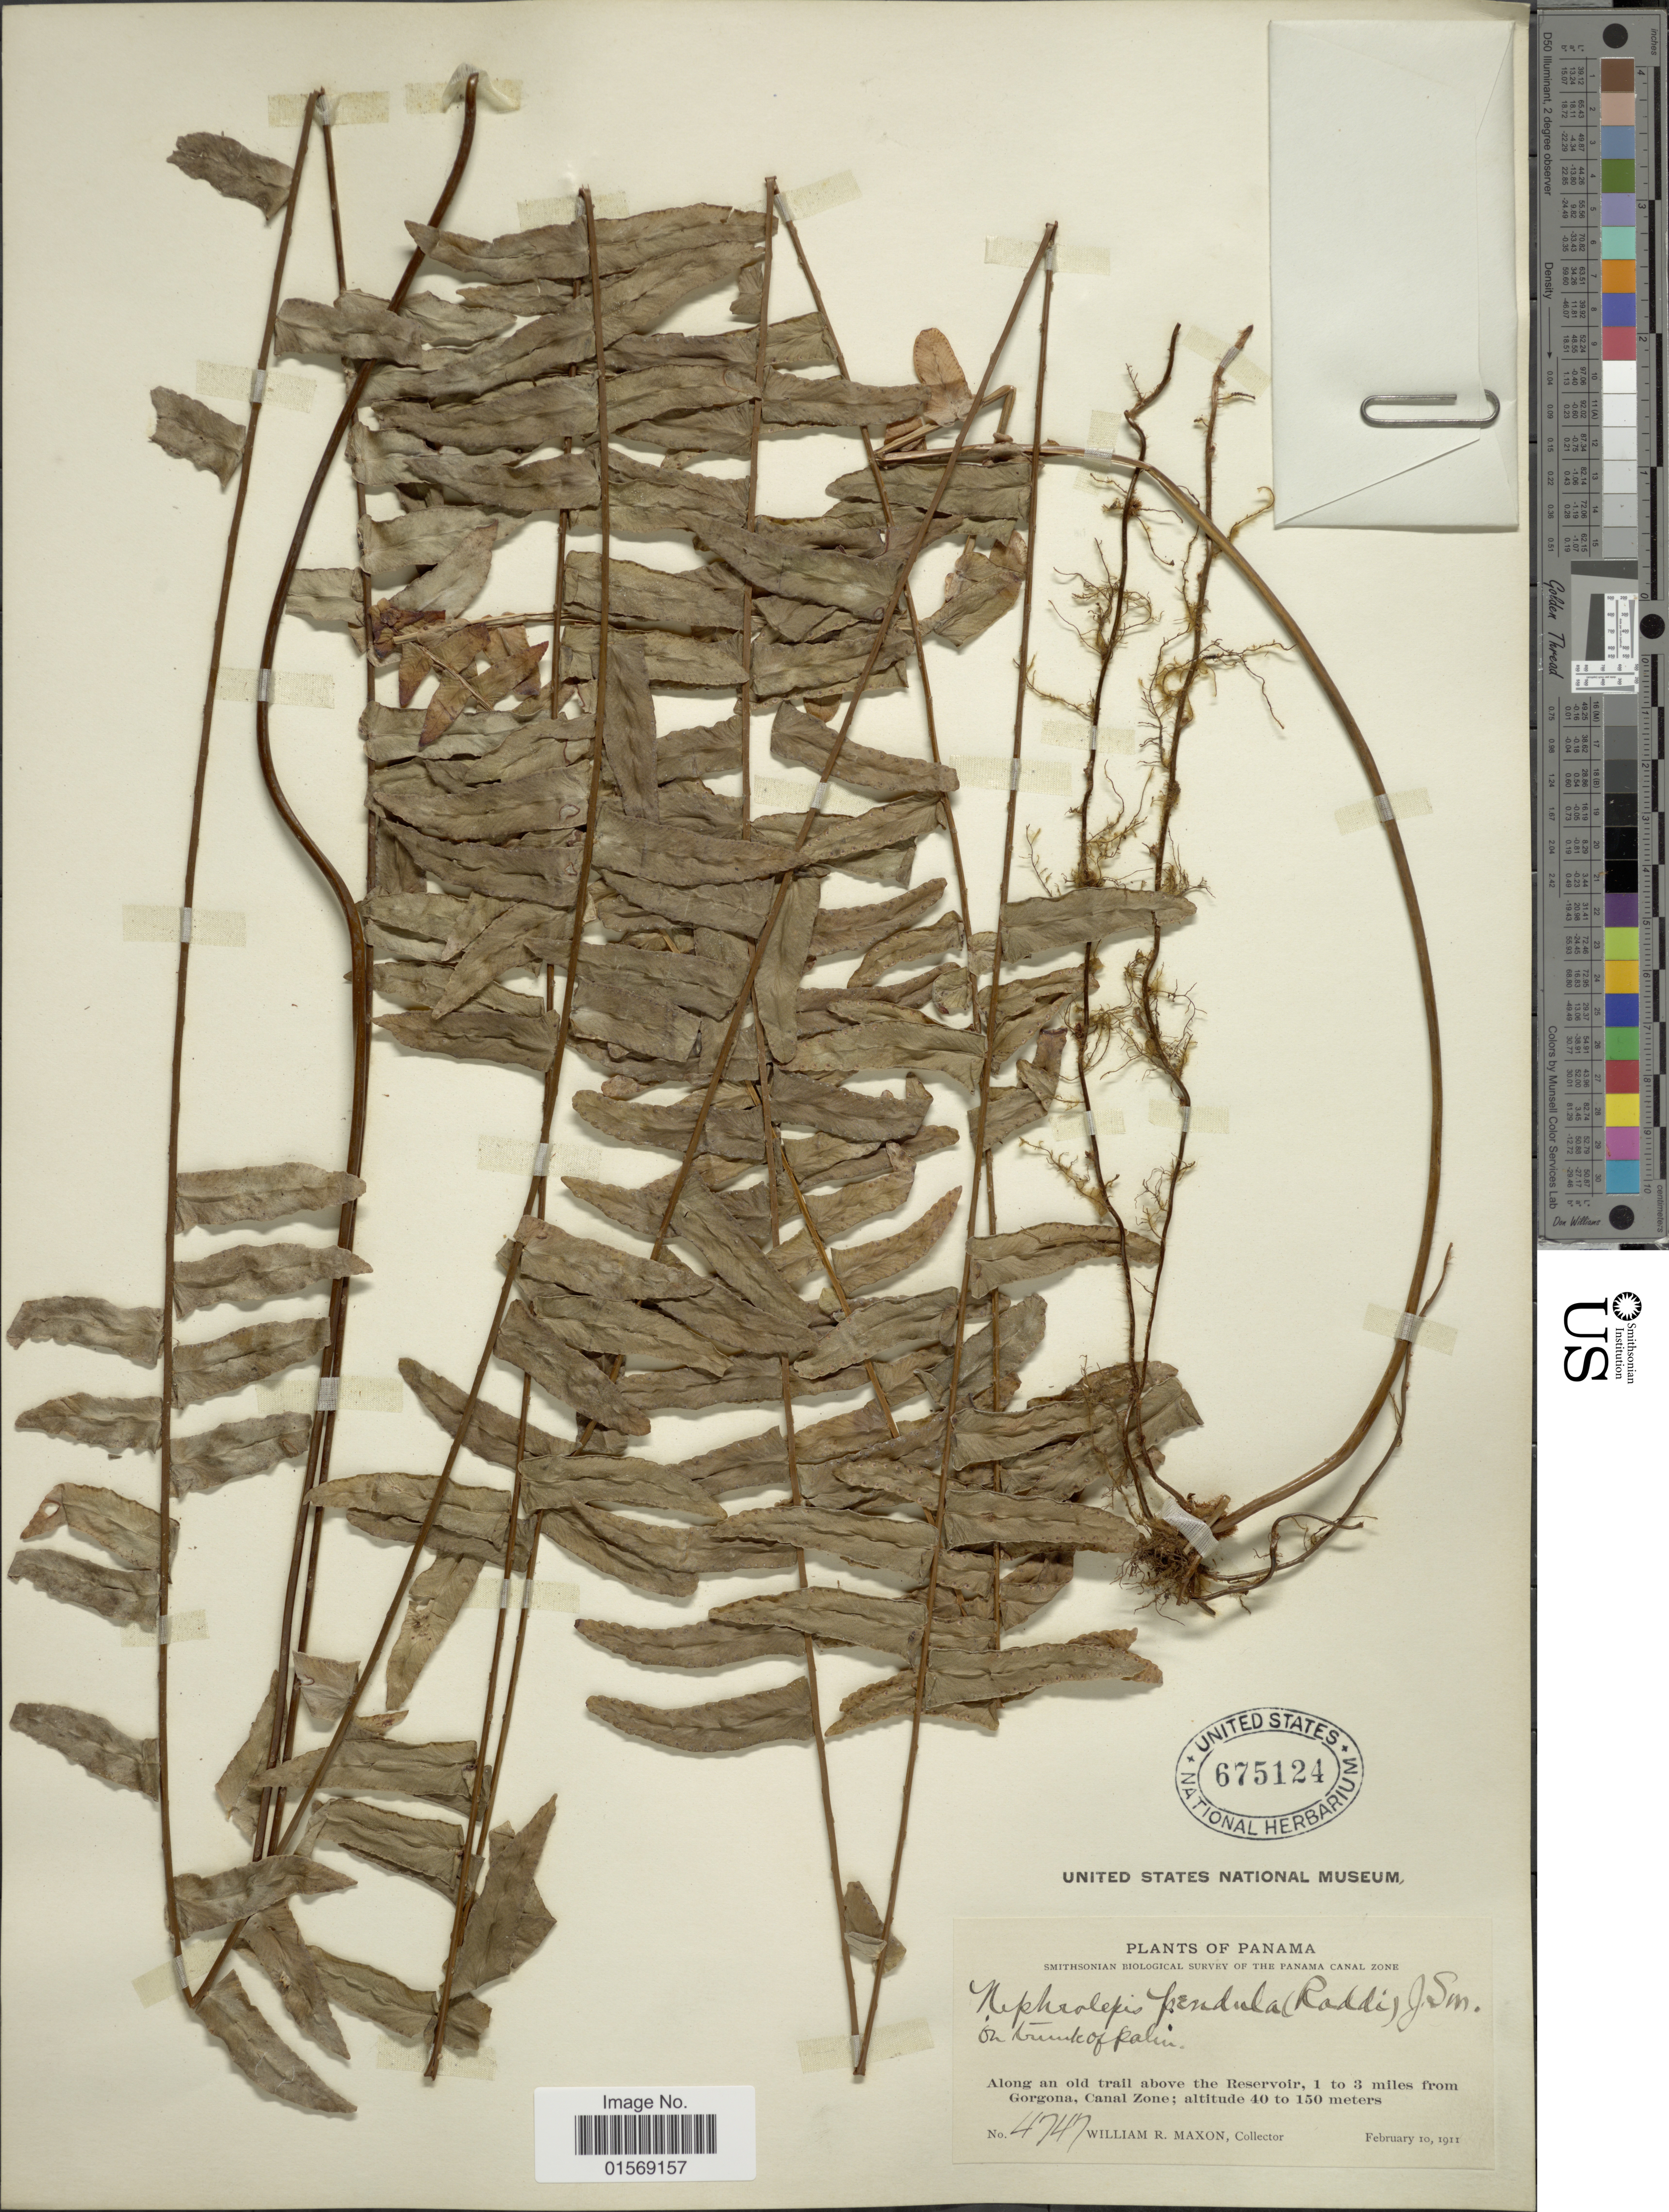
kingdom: Plantae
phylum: Tracheophyta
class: Polypodiopsida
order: Polypodiales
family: Nephrolepidaceae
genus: Nephrolepis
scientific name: Nephrolepis pendula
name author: (Raddi) J. Sm.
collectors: W. R. Maxon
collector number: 4747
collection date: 1911-02-10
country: Panama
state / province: Colón / Panamá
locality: Panama, along an old trail above the Reservoir, 1 to 3 miles from Gorgona, Canal Zone.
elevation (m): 40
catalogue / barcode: US 675124